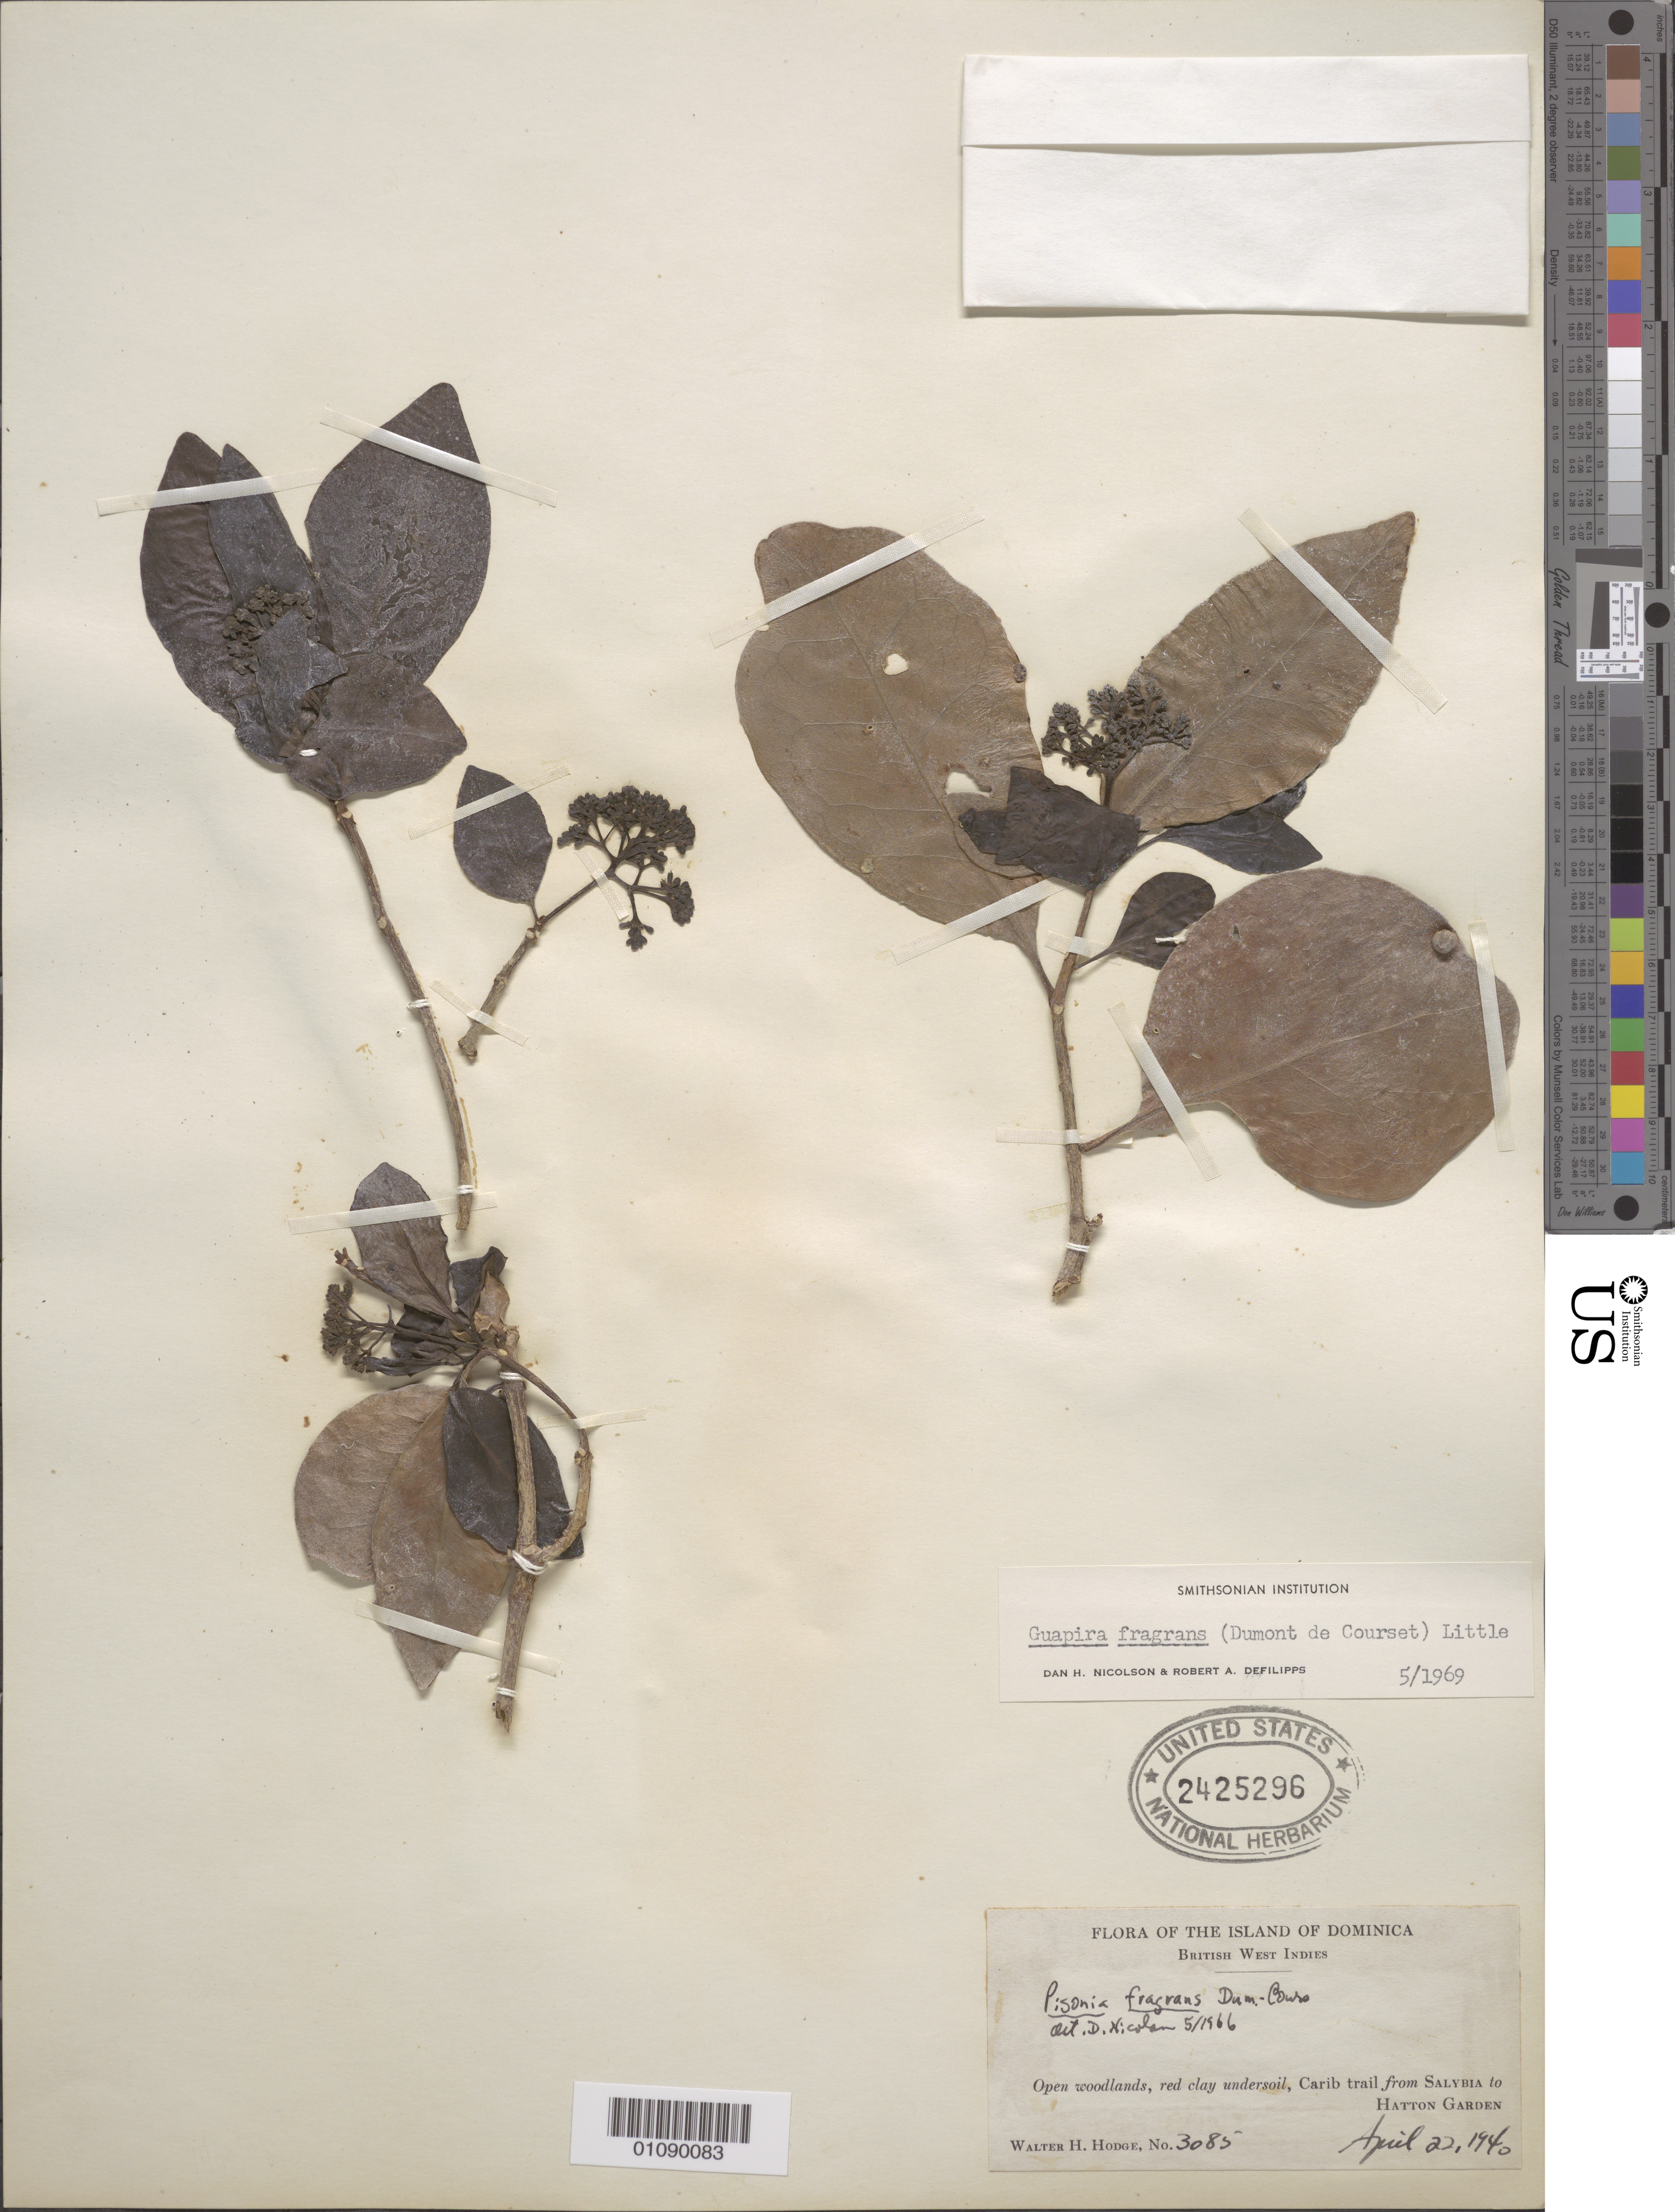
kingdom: Plantae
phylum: Tracheophyta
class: Magnoliopsida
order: Caryophyllales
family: Nyctaginaceae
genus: Guapira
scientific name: Guapira fragrans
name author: (Dum. Cours.) Little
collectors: W. Hodge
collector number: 3085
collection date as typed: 22 Apr 1940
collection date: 1940-04-22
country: Dominica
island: Dominica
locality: Carib trail from Salybia to Hatton Garden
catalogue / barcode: US 2425296